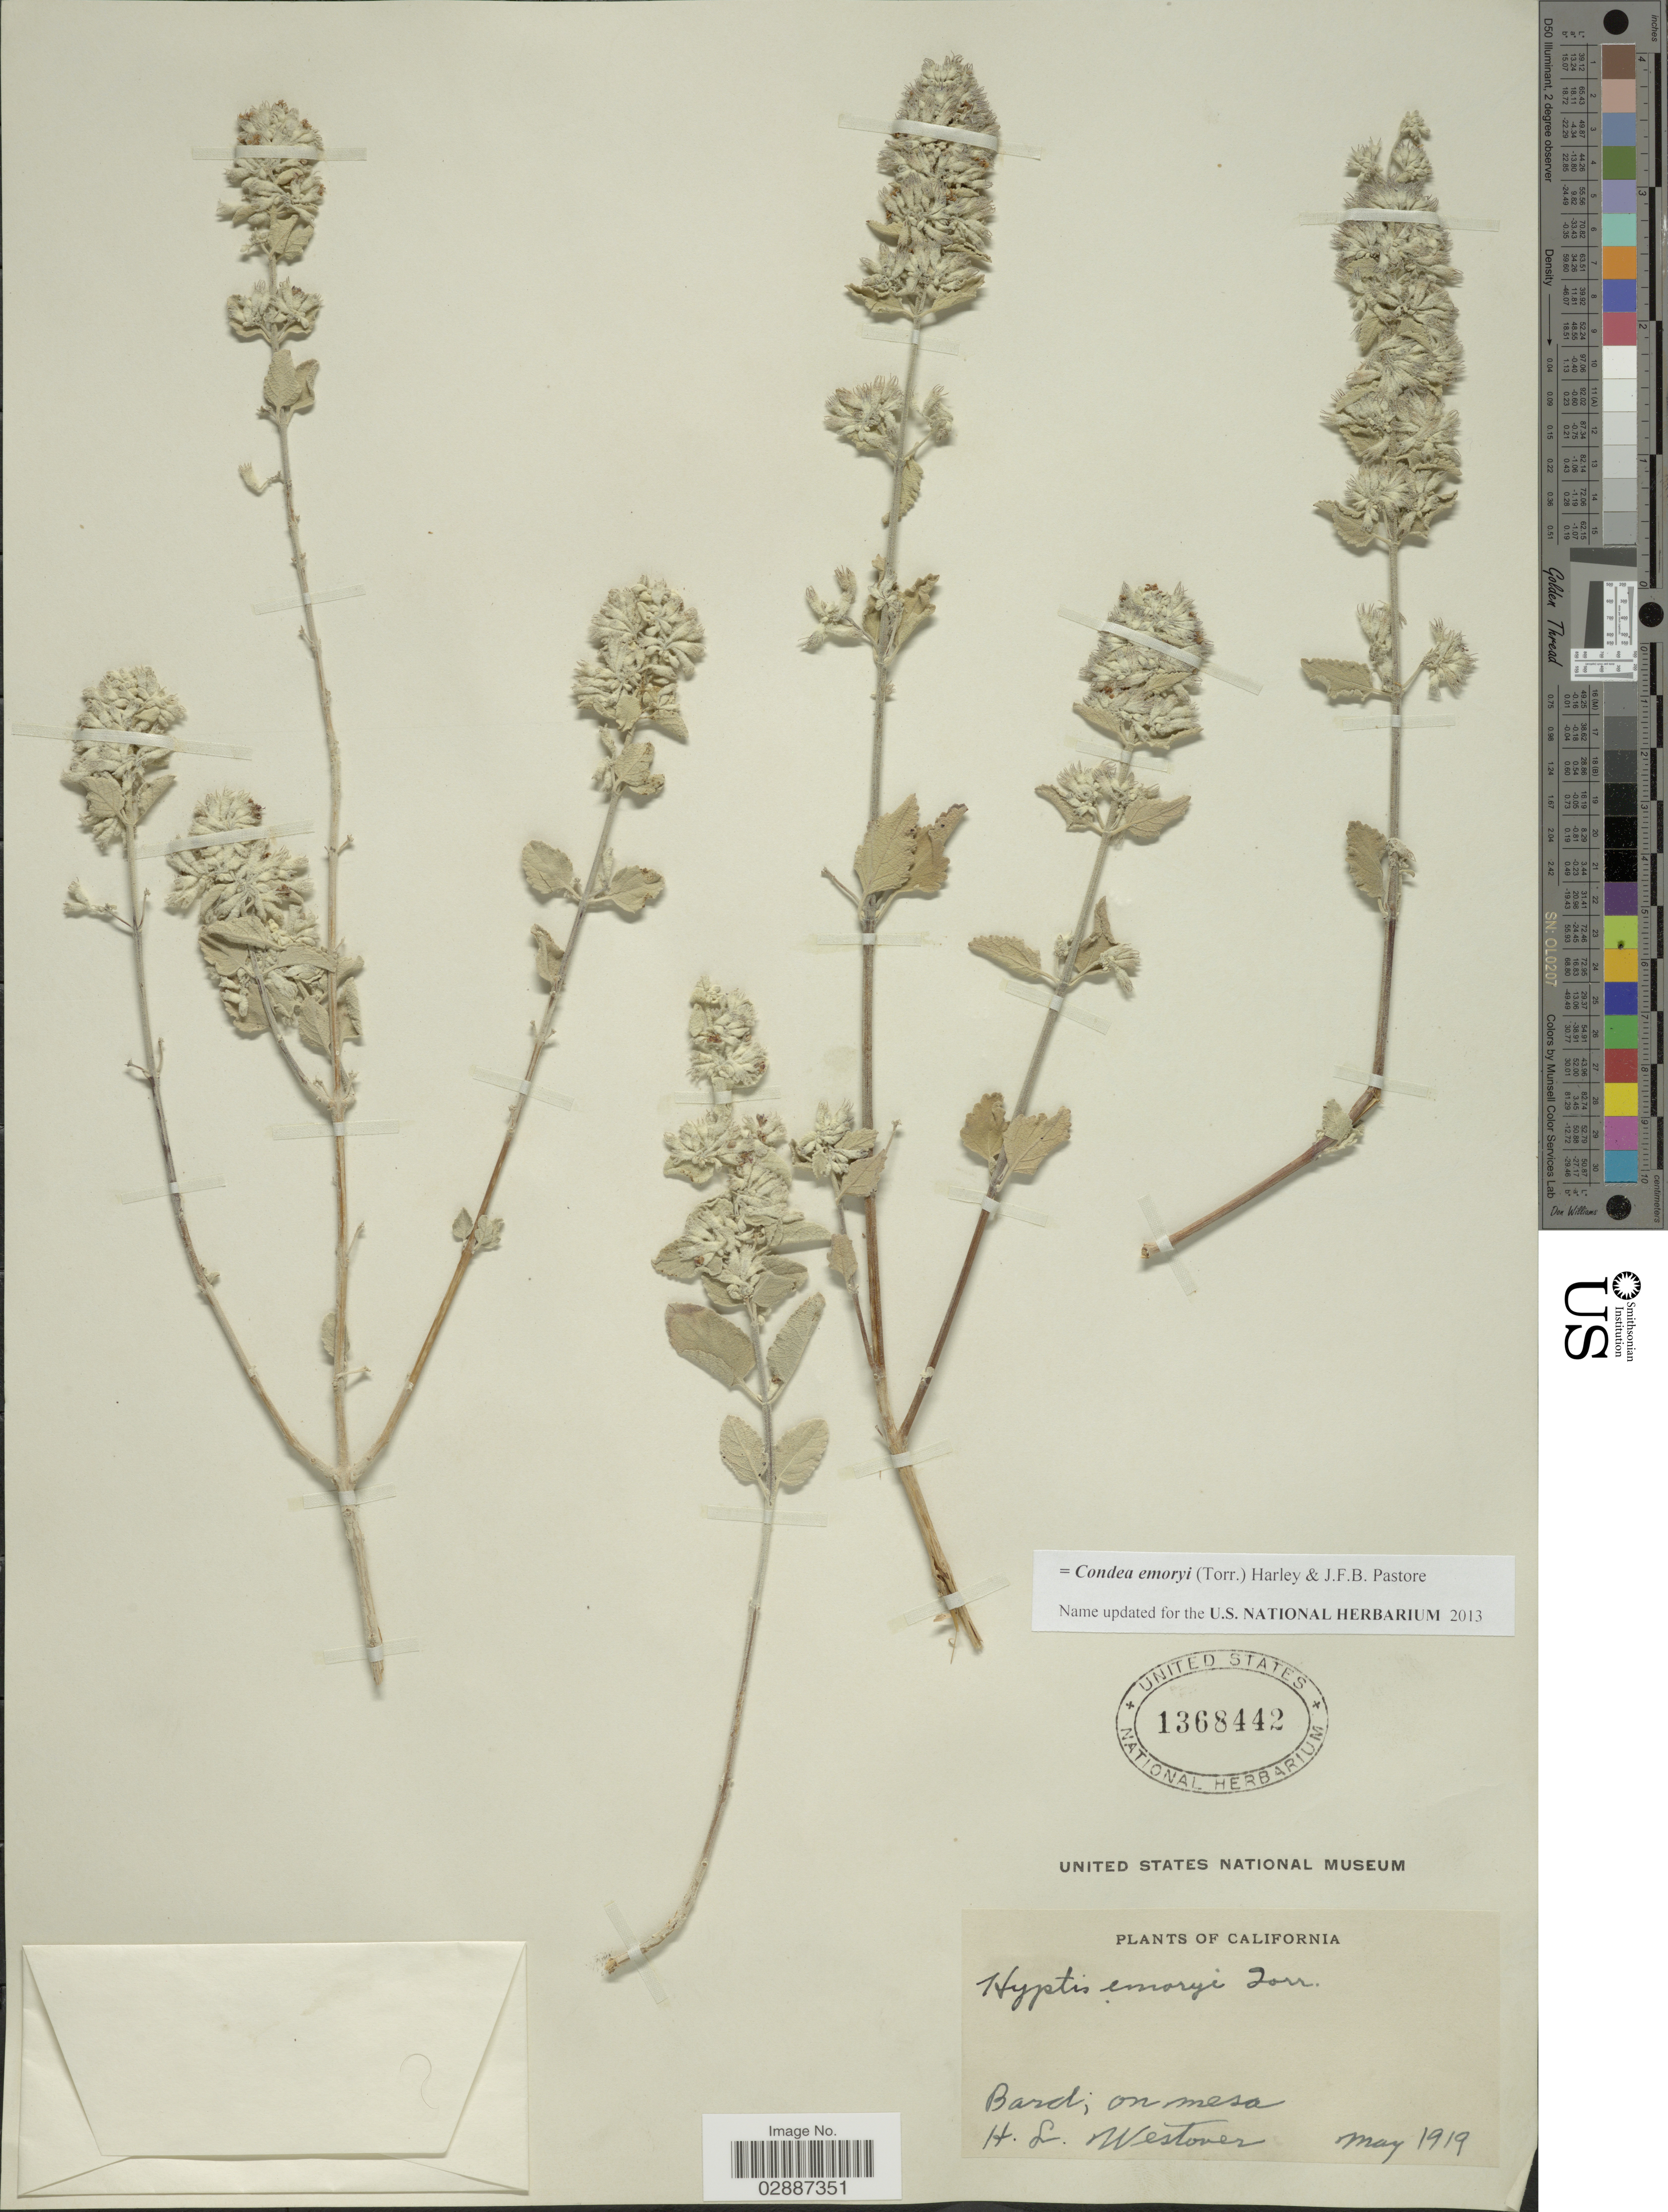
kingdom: Plantae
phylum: Tracheophyta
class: Magnoliopsida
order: Lamiales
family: Lamiaceae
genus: Condea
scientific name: Condea emoryi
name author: (Torr.) Harley & J.F.B. Pastore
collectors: Westover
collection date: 1919-05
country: United States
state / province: California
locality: Bard; on mesa.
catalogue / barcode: US 1368442